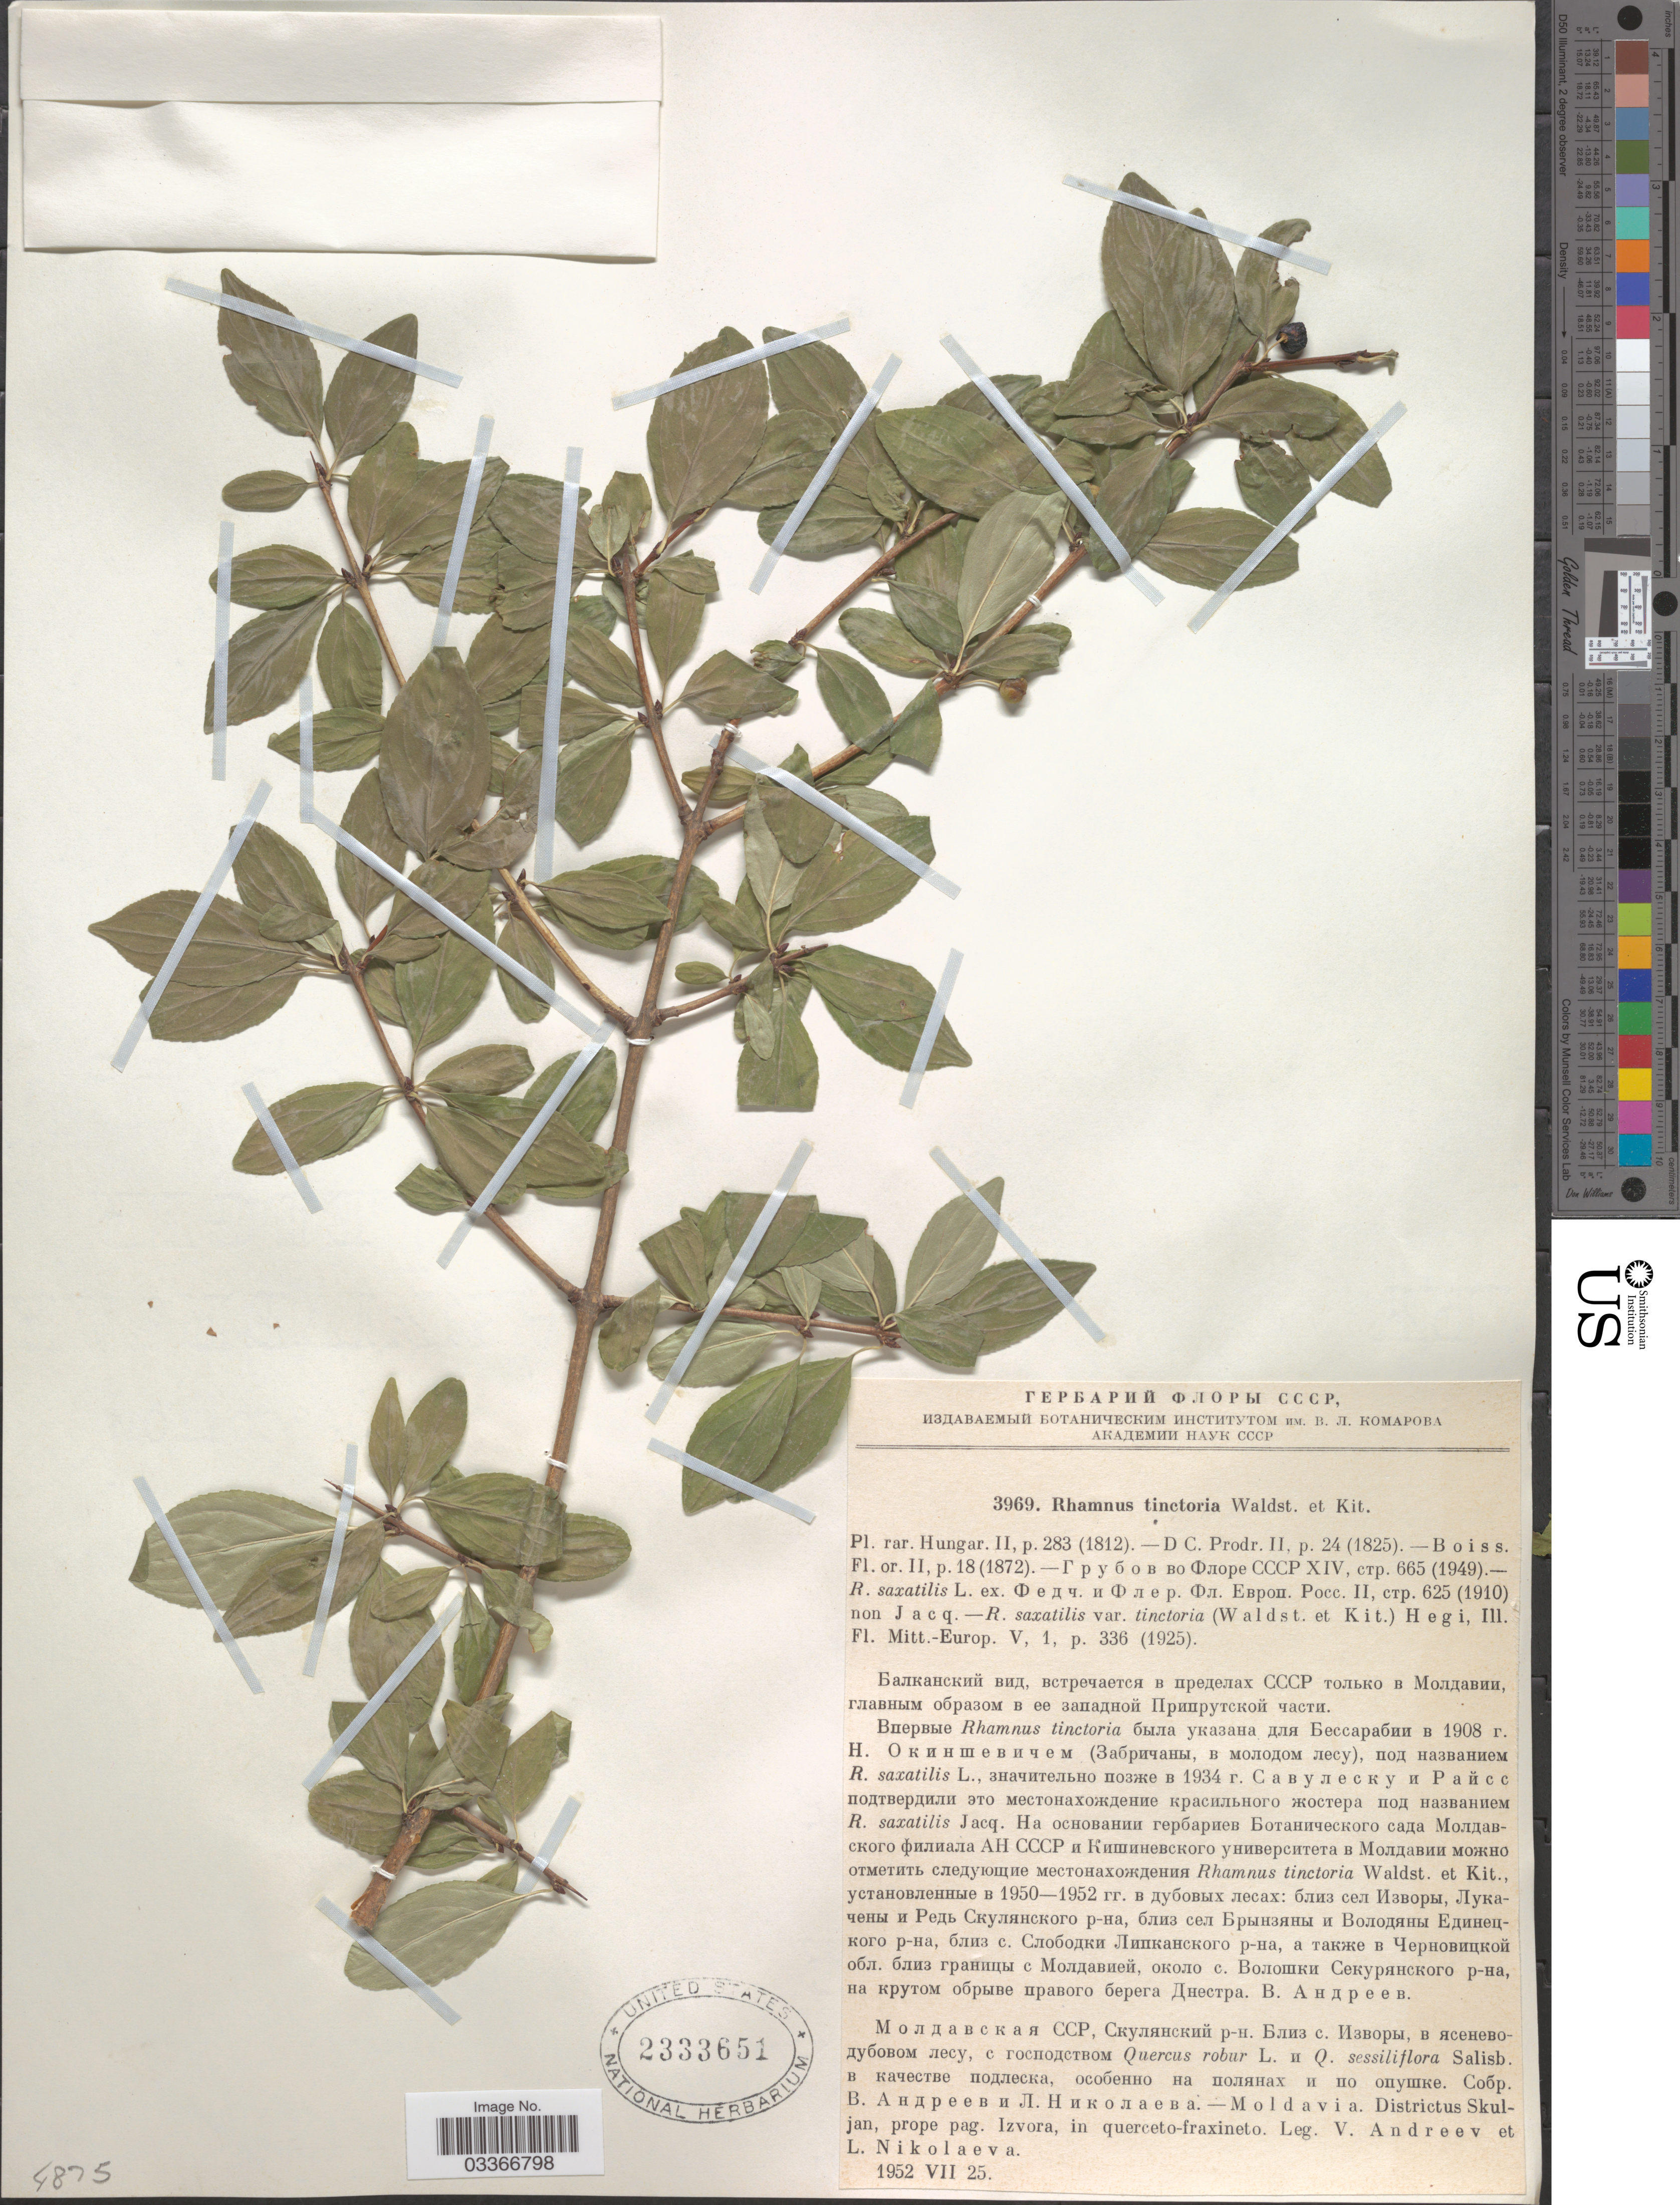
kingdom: Plantae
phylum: Tracheophyta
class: Magnoliopsida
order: Rosales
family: Rhamnaceae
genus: Rhamnus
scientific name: Rhamnus tinctoria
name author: L.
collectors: V. Andreev & L. Nikolaeva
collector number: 3969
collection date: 1952-07-25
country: Moldova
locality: Moldavia. Districtus Skuljan, prope pag. Izvora, in querceto-fraxineto.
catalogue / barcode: US 2333651